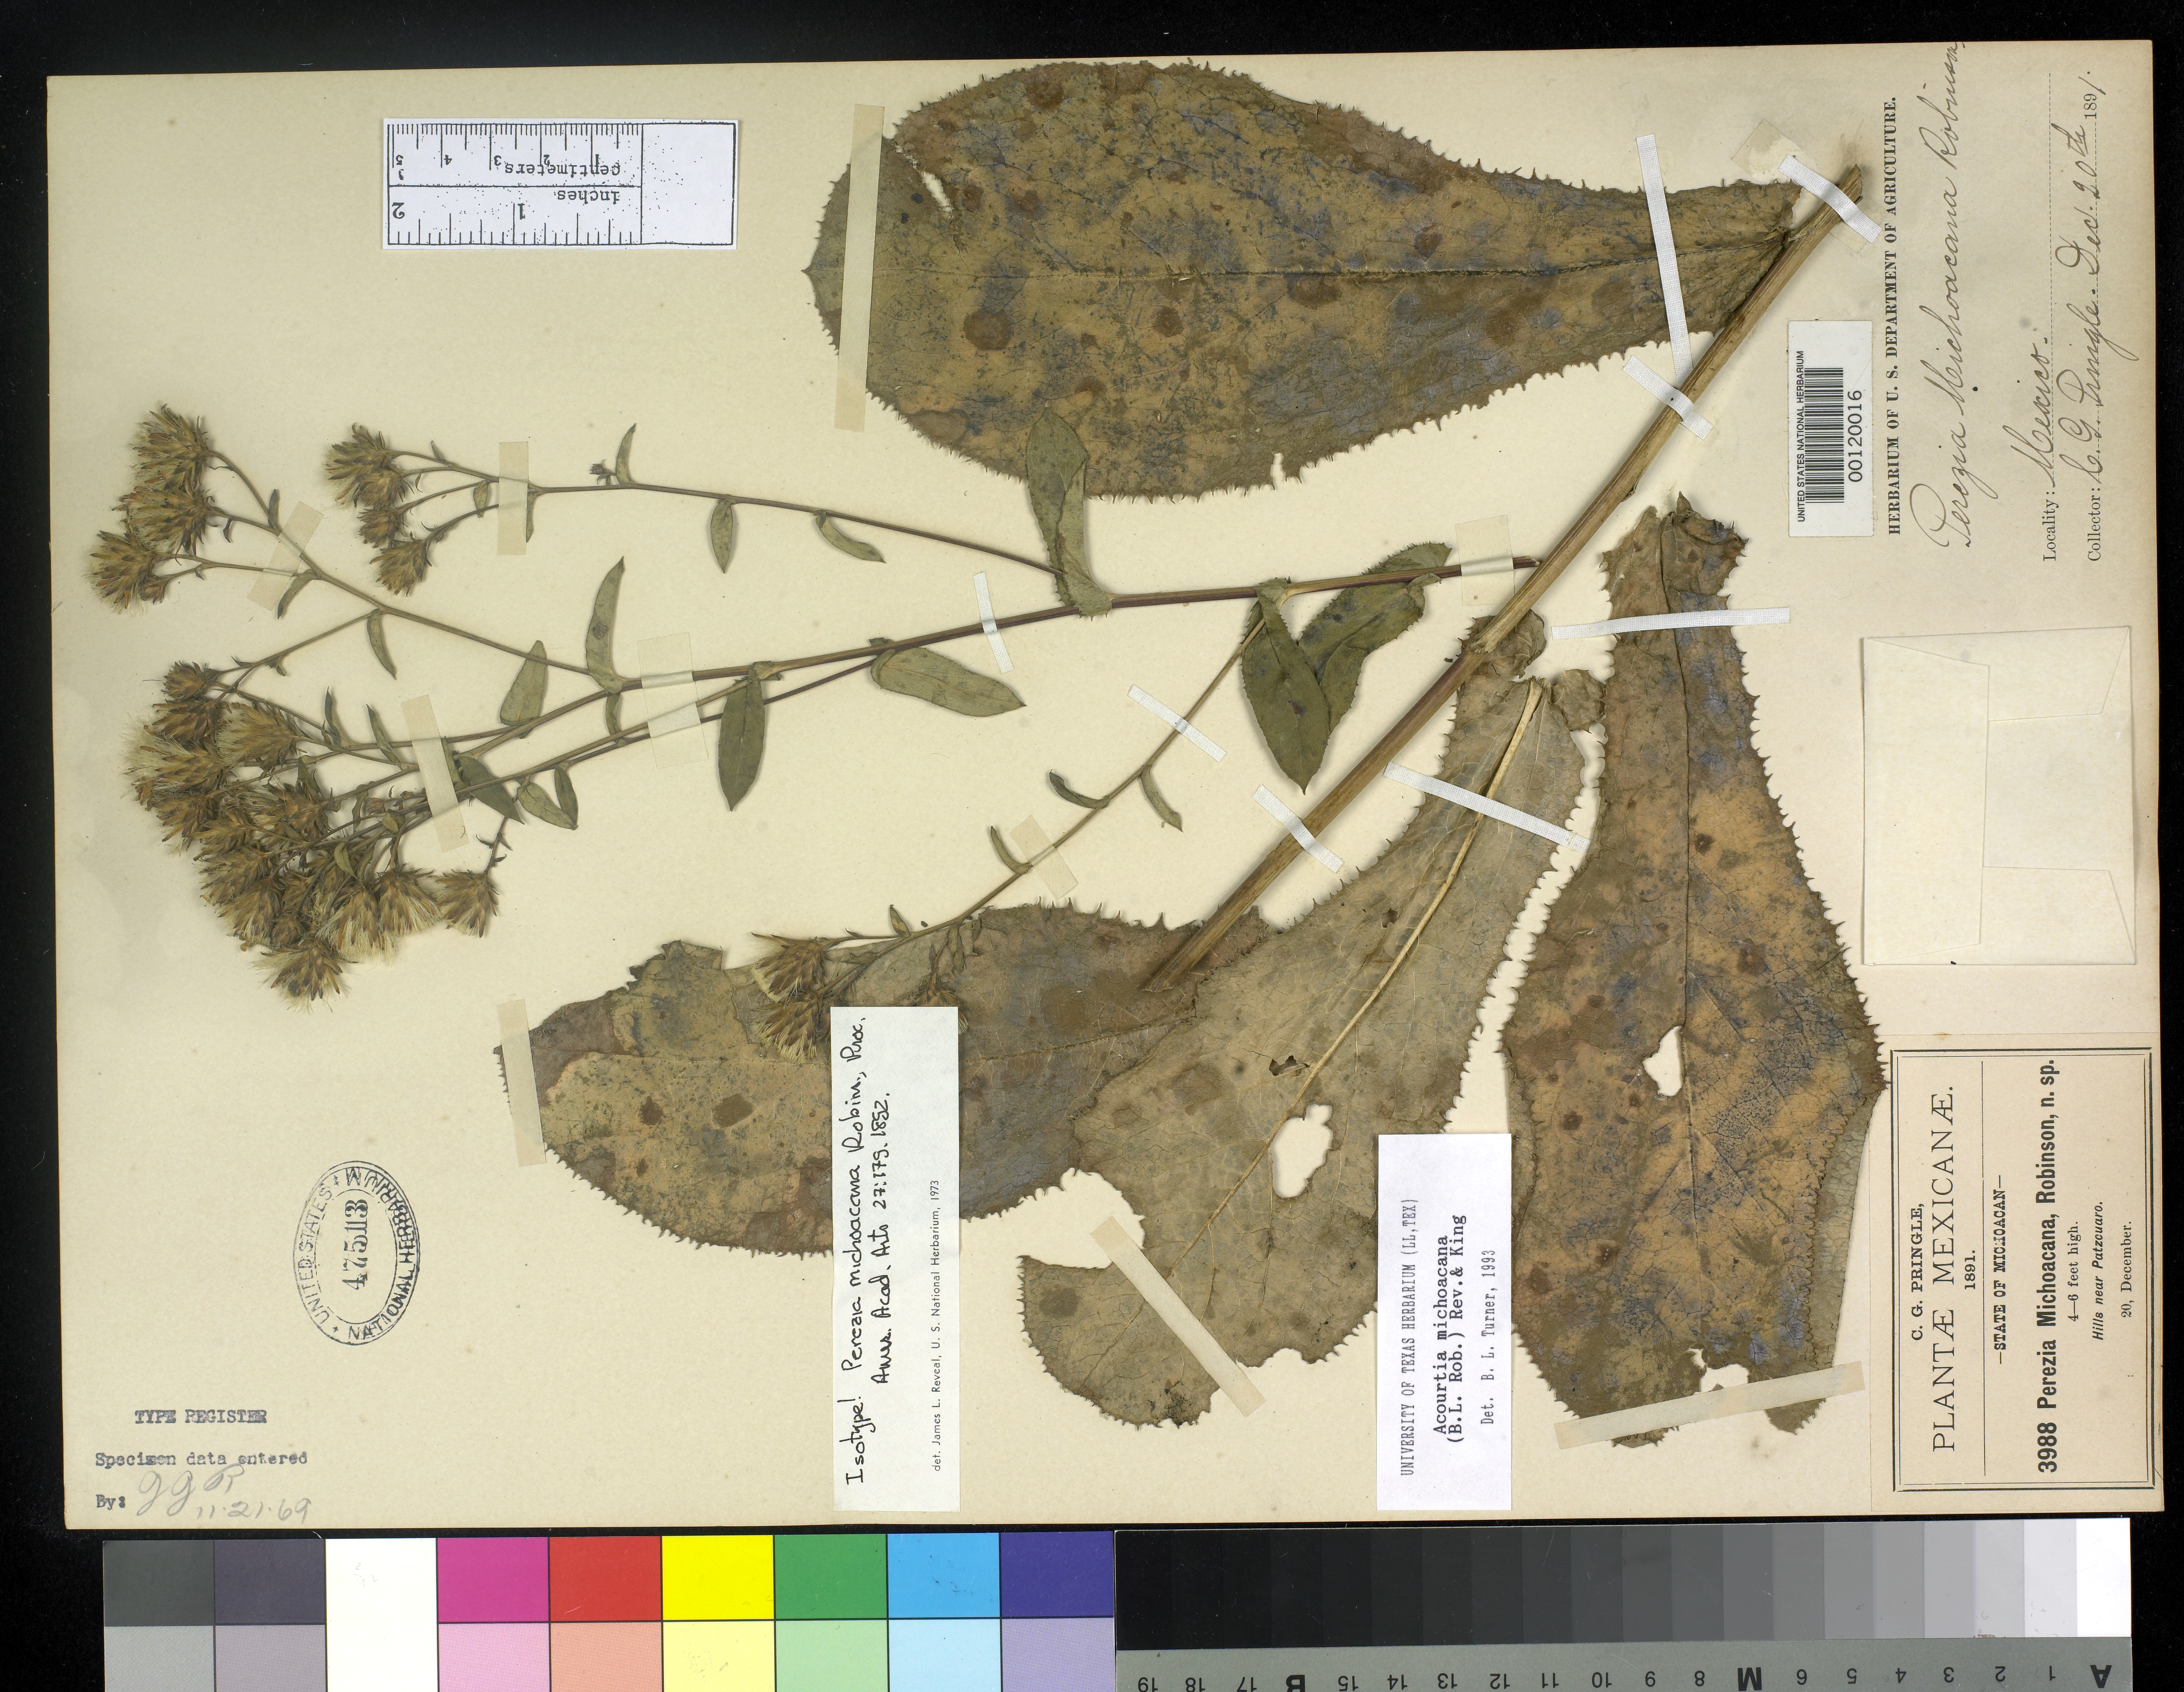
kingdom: Plantae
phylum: Tracheophyta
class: Magnoliopsida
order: Asterales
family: Asteraceae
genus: Perezia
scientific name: Perezia michoacana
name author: B.L. Rob.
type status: Isotype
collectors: C. G. Pringle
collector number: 3988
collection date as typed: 20 Dec 1891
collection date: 1891-12-20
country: Mexico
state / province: Michoacán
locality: Near Patzcuaro.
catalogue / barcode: US 47513